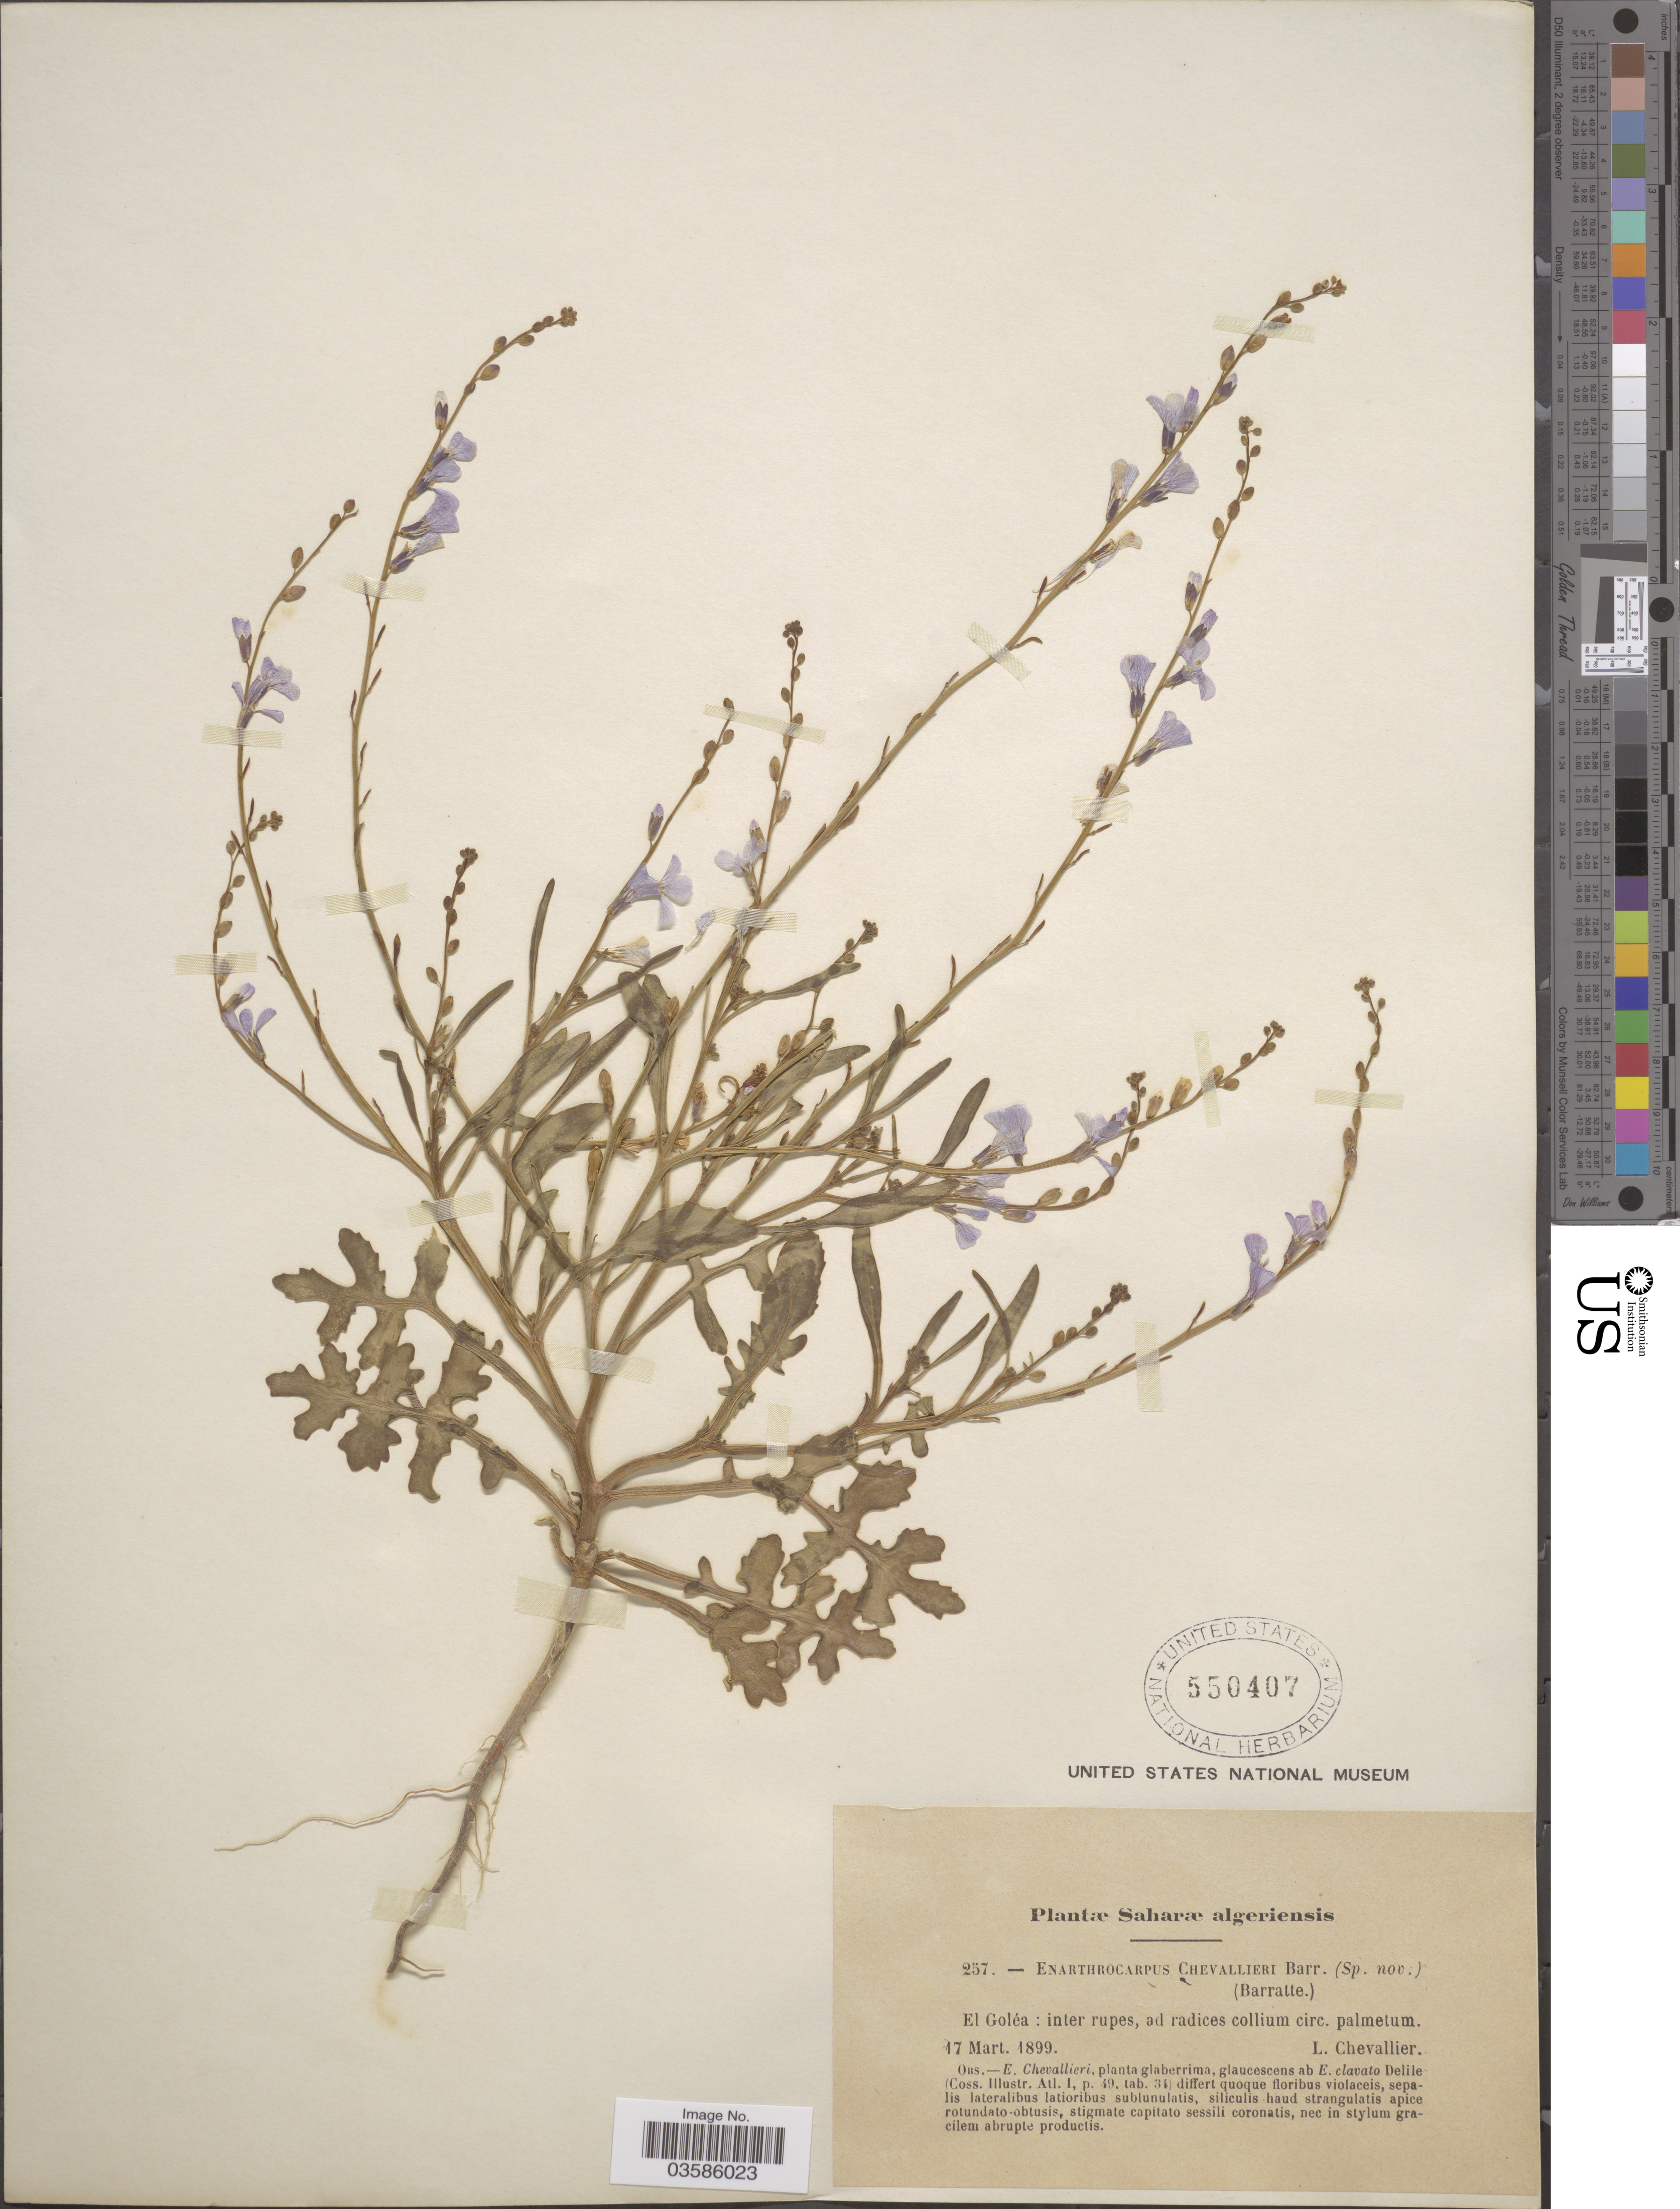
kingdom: Plantae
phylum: Tracheophyta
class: Magnoliopsida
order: Brassicales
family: Brassicaceae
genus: Enarthrocarpus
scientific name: Enarthrocarpus chevallieri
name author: Barratte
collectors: L. Chevallier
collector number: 257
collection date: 1899-03-17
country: Algeria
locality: Saharæ algeriensis. El Goléa: inter rupes, ad radices collium circ. palmetum.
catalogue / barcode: US 550407